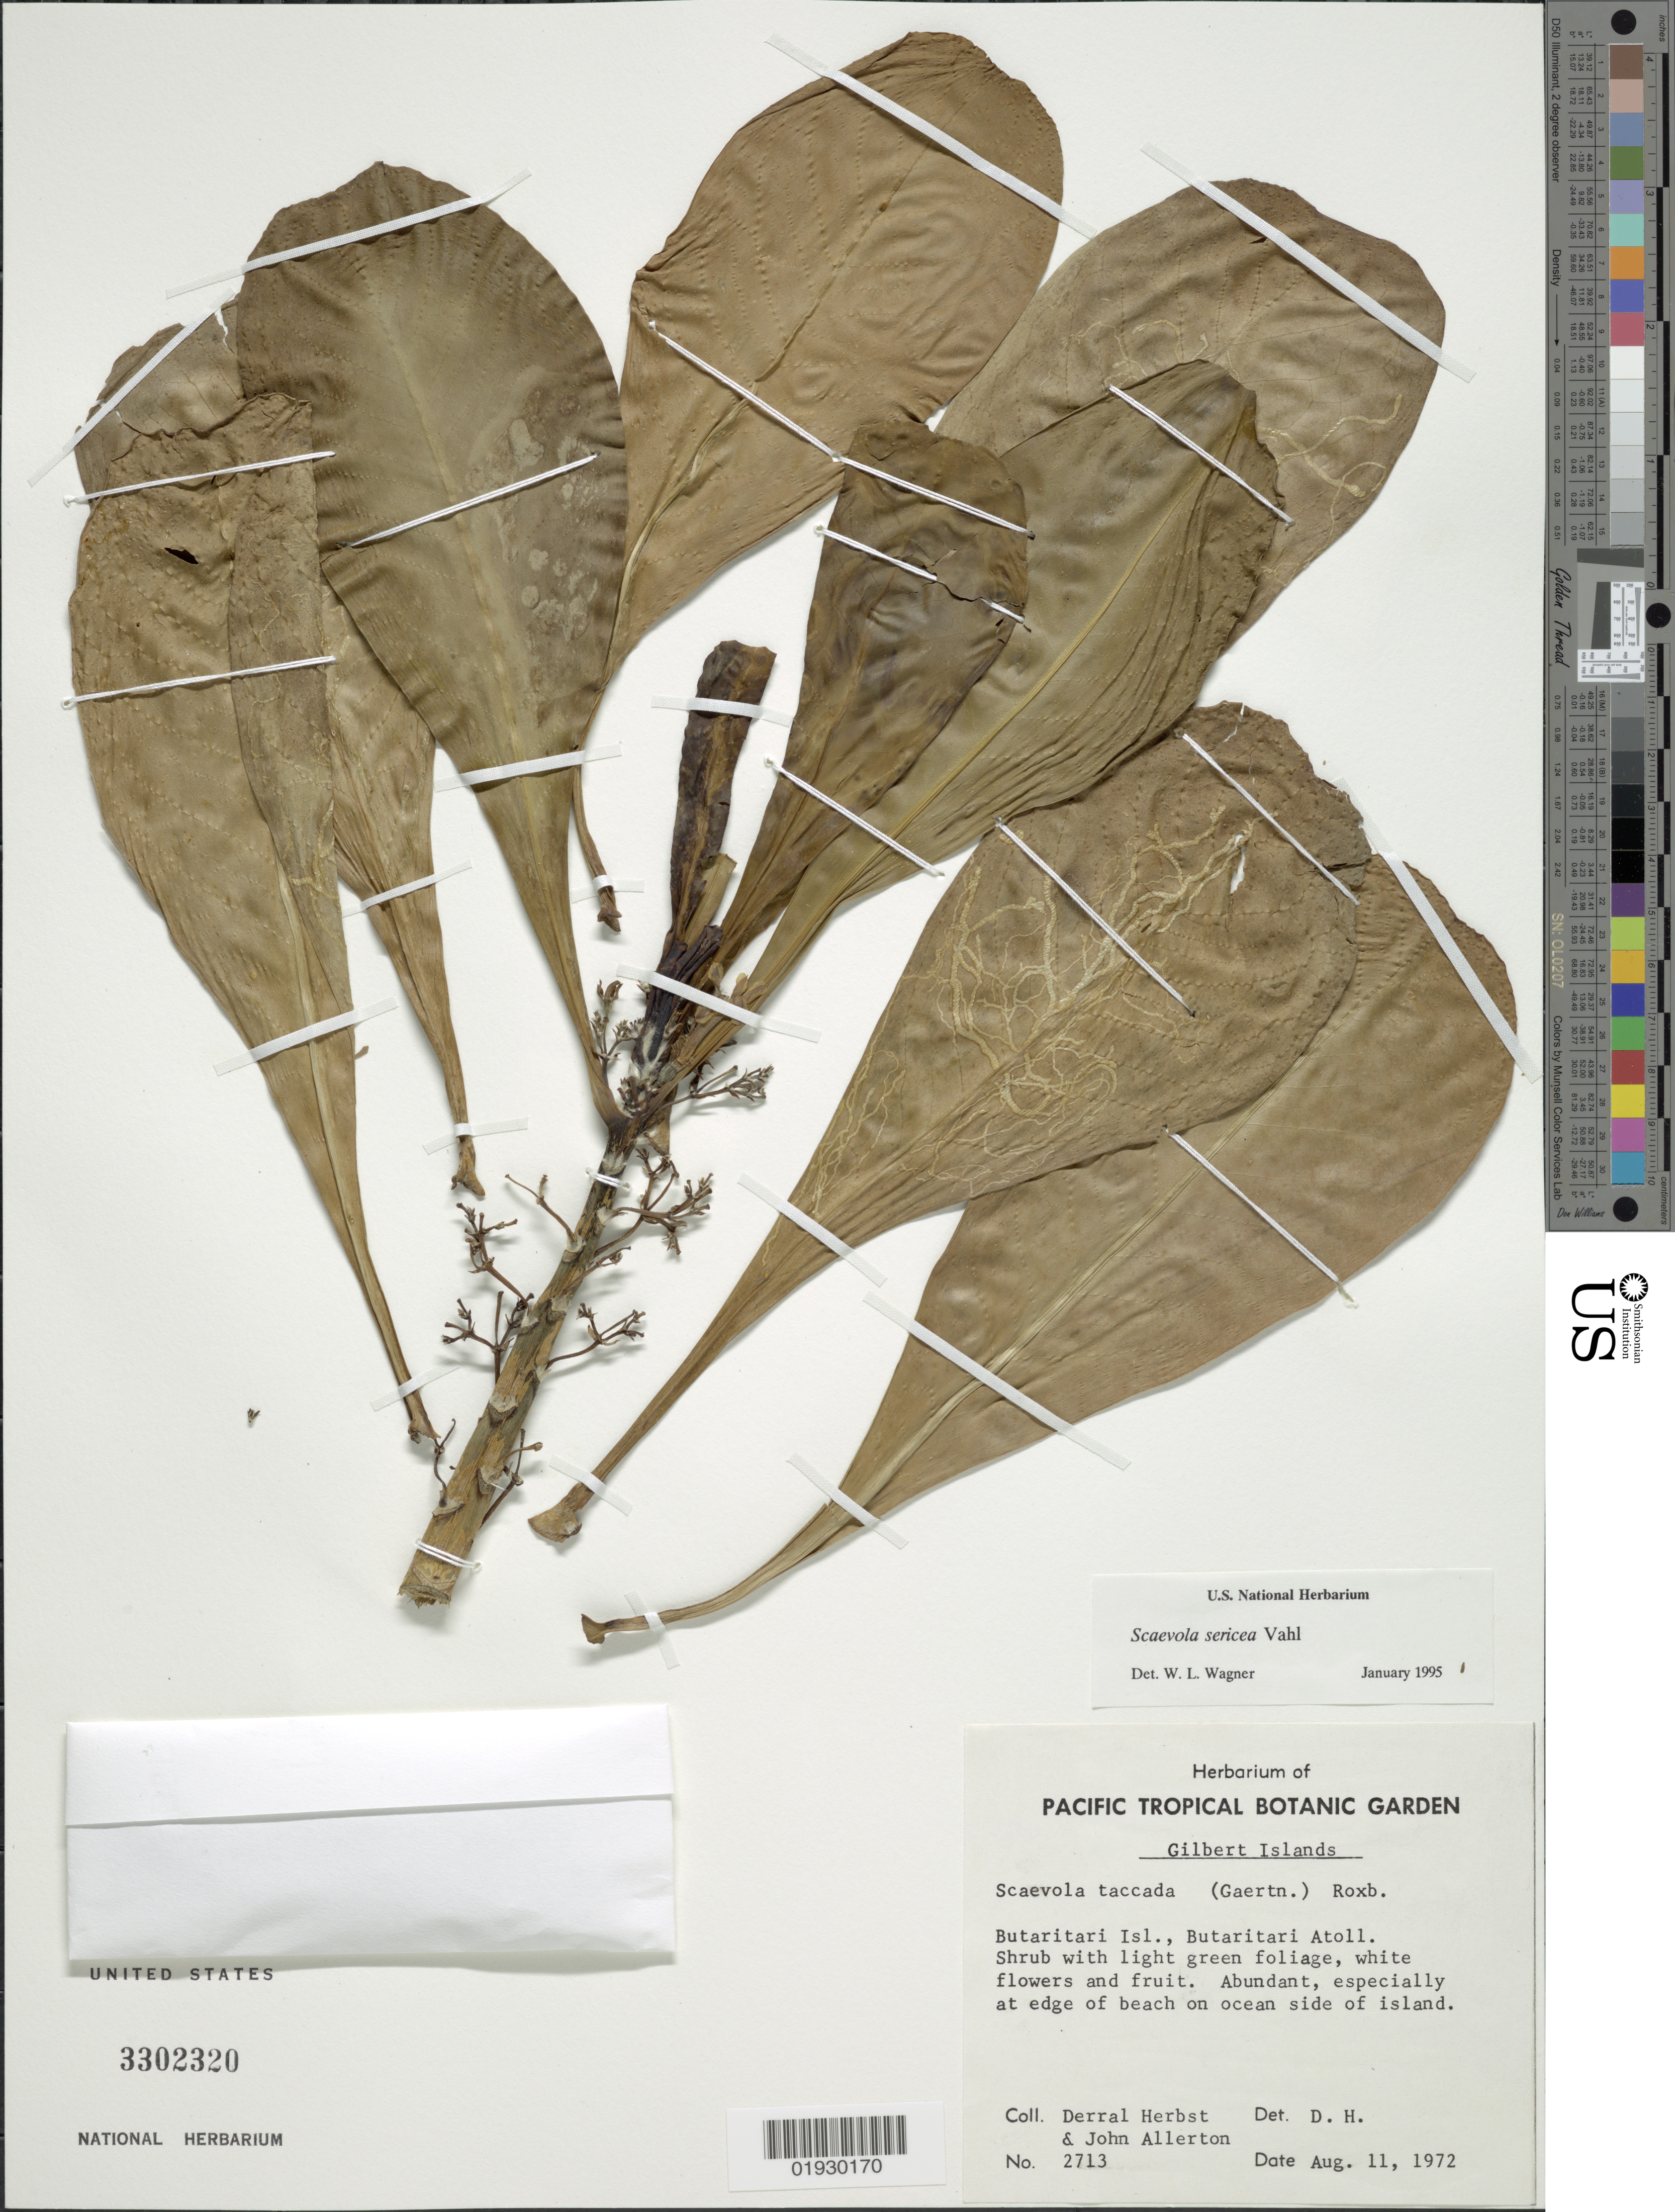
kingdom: Plantae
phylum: Tracheophyta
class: Magnoliopsida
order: Asterales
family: Goodeniaceae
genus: Scaevola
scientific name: Scaevola taccada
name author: (Gaertn.) Roxb.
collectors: D. R. Herbst & J. Allerton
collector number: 2713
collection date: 1972-08-11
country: Kiribati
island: Butaritari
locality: Gilbert Isands. Butaritari Isl., Butaritari Atoll.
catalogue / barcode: US 3302320